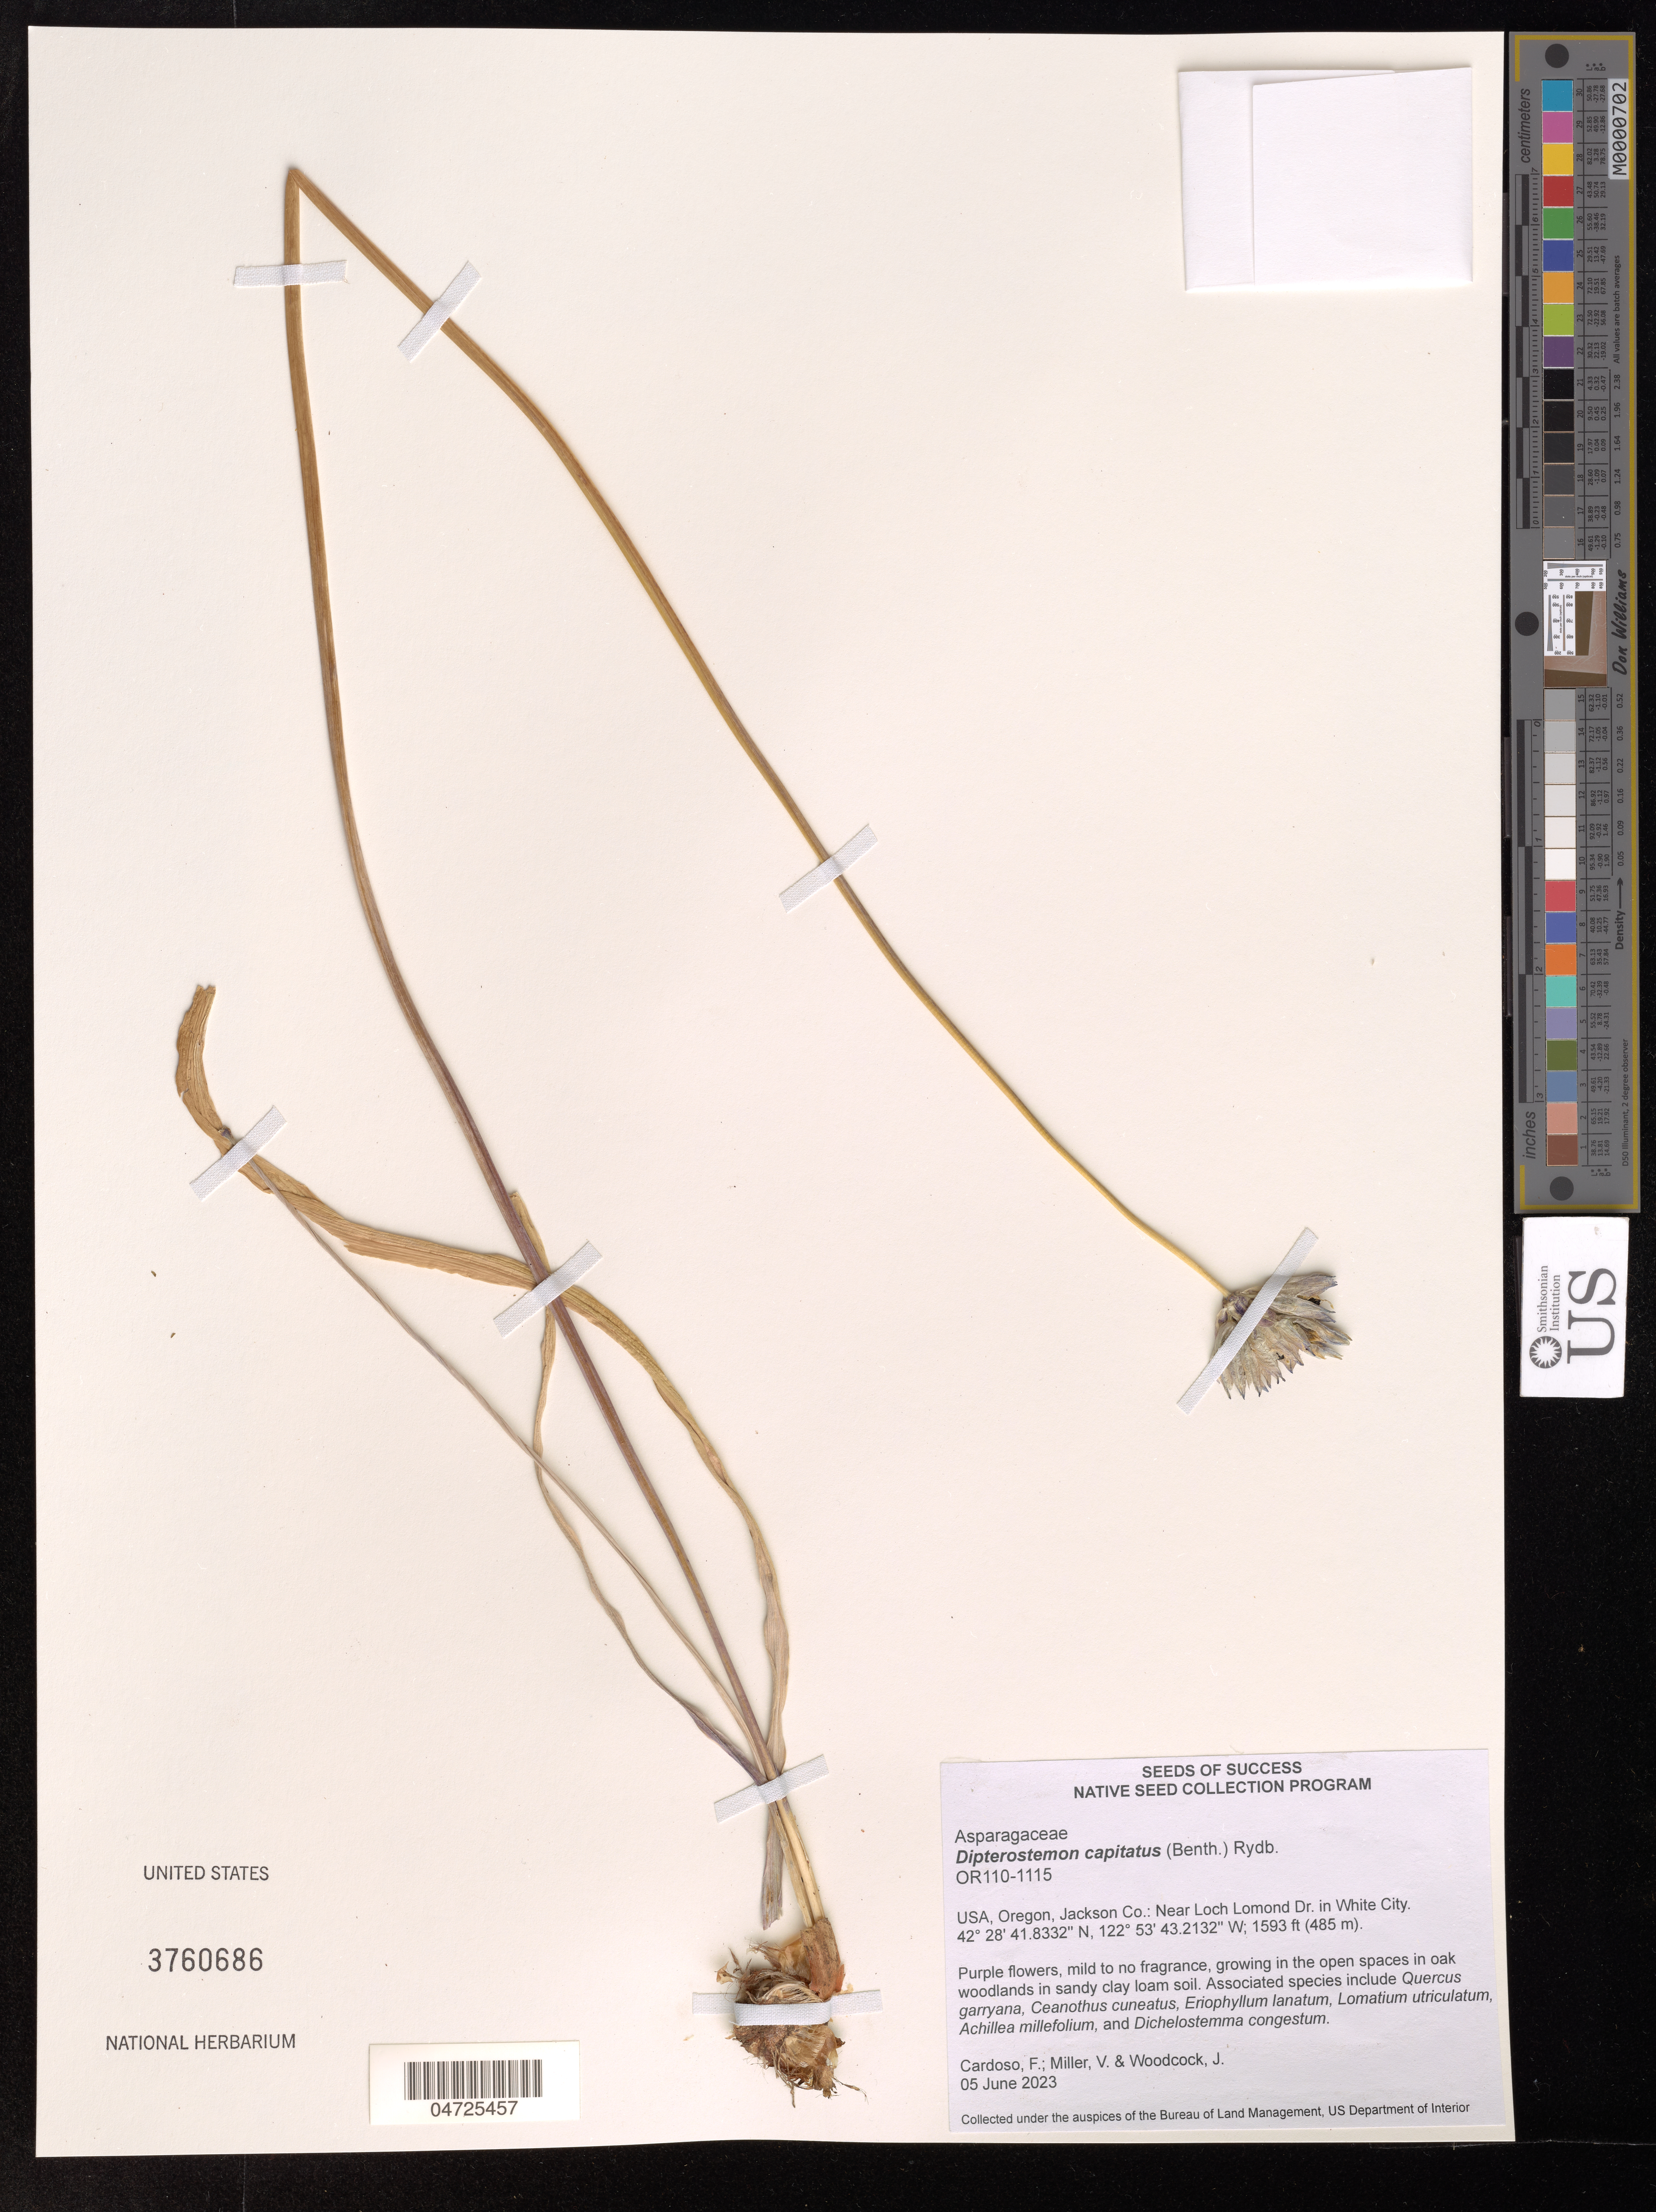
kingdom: Plantae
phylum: Tracheophyta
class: Liliopsida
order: Asparagales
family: Asparagaceae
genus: Dipcadi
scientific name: Dipcadi glaucum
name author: (Burch. ex Ker Gawl.) Baker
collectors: F. Cardoso & V. Miller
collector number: OR110-1115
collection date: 2023-06-05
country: United States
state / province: Oregon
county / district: Jackson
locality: Jackson Co.: Near Loch Lomond Dr. in White City.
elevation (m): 486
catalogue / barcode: US 3760686